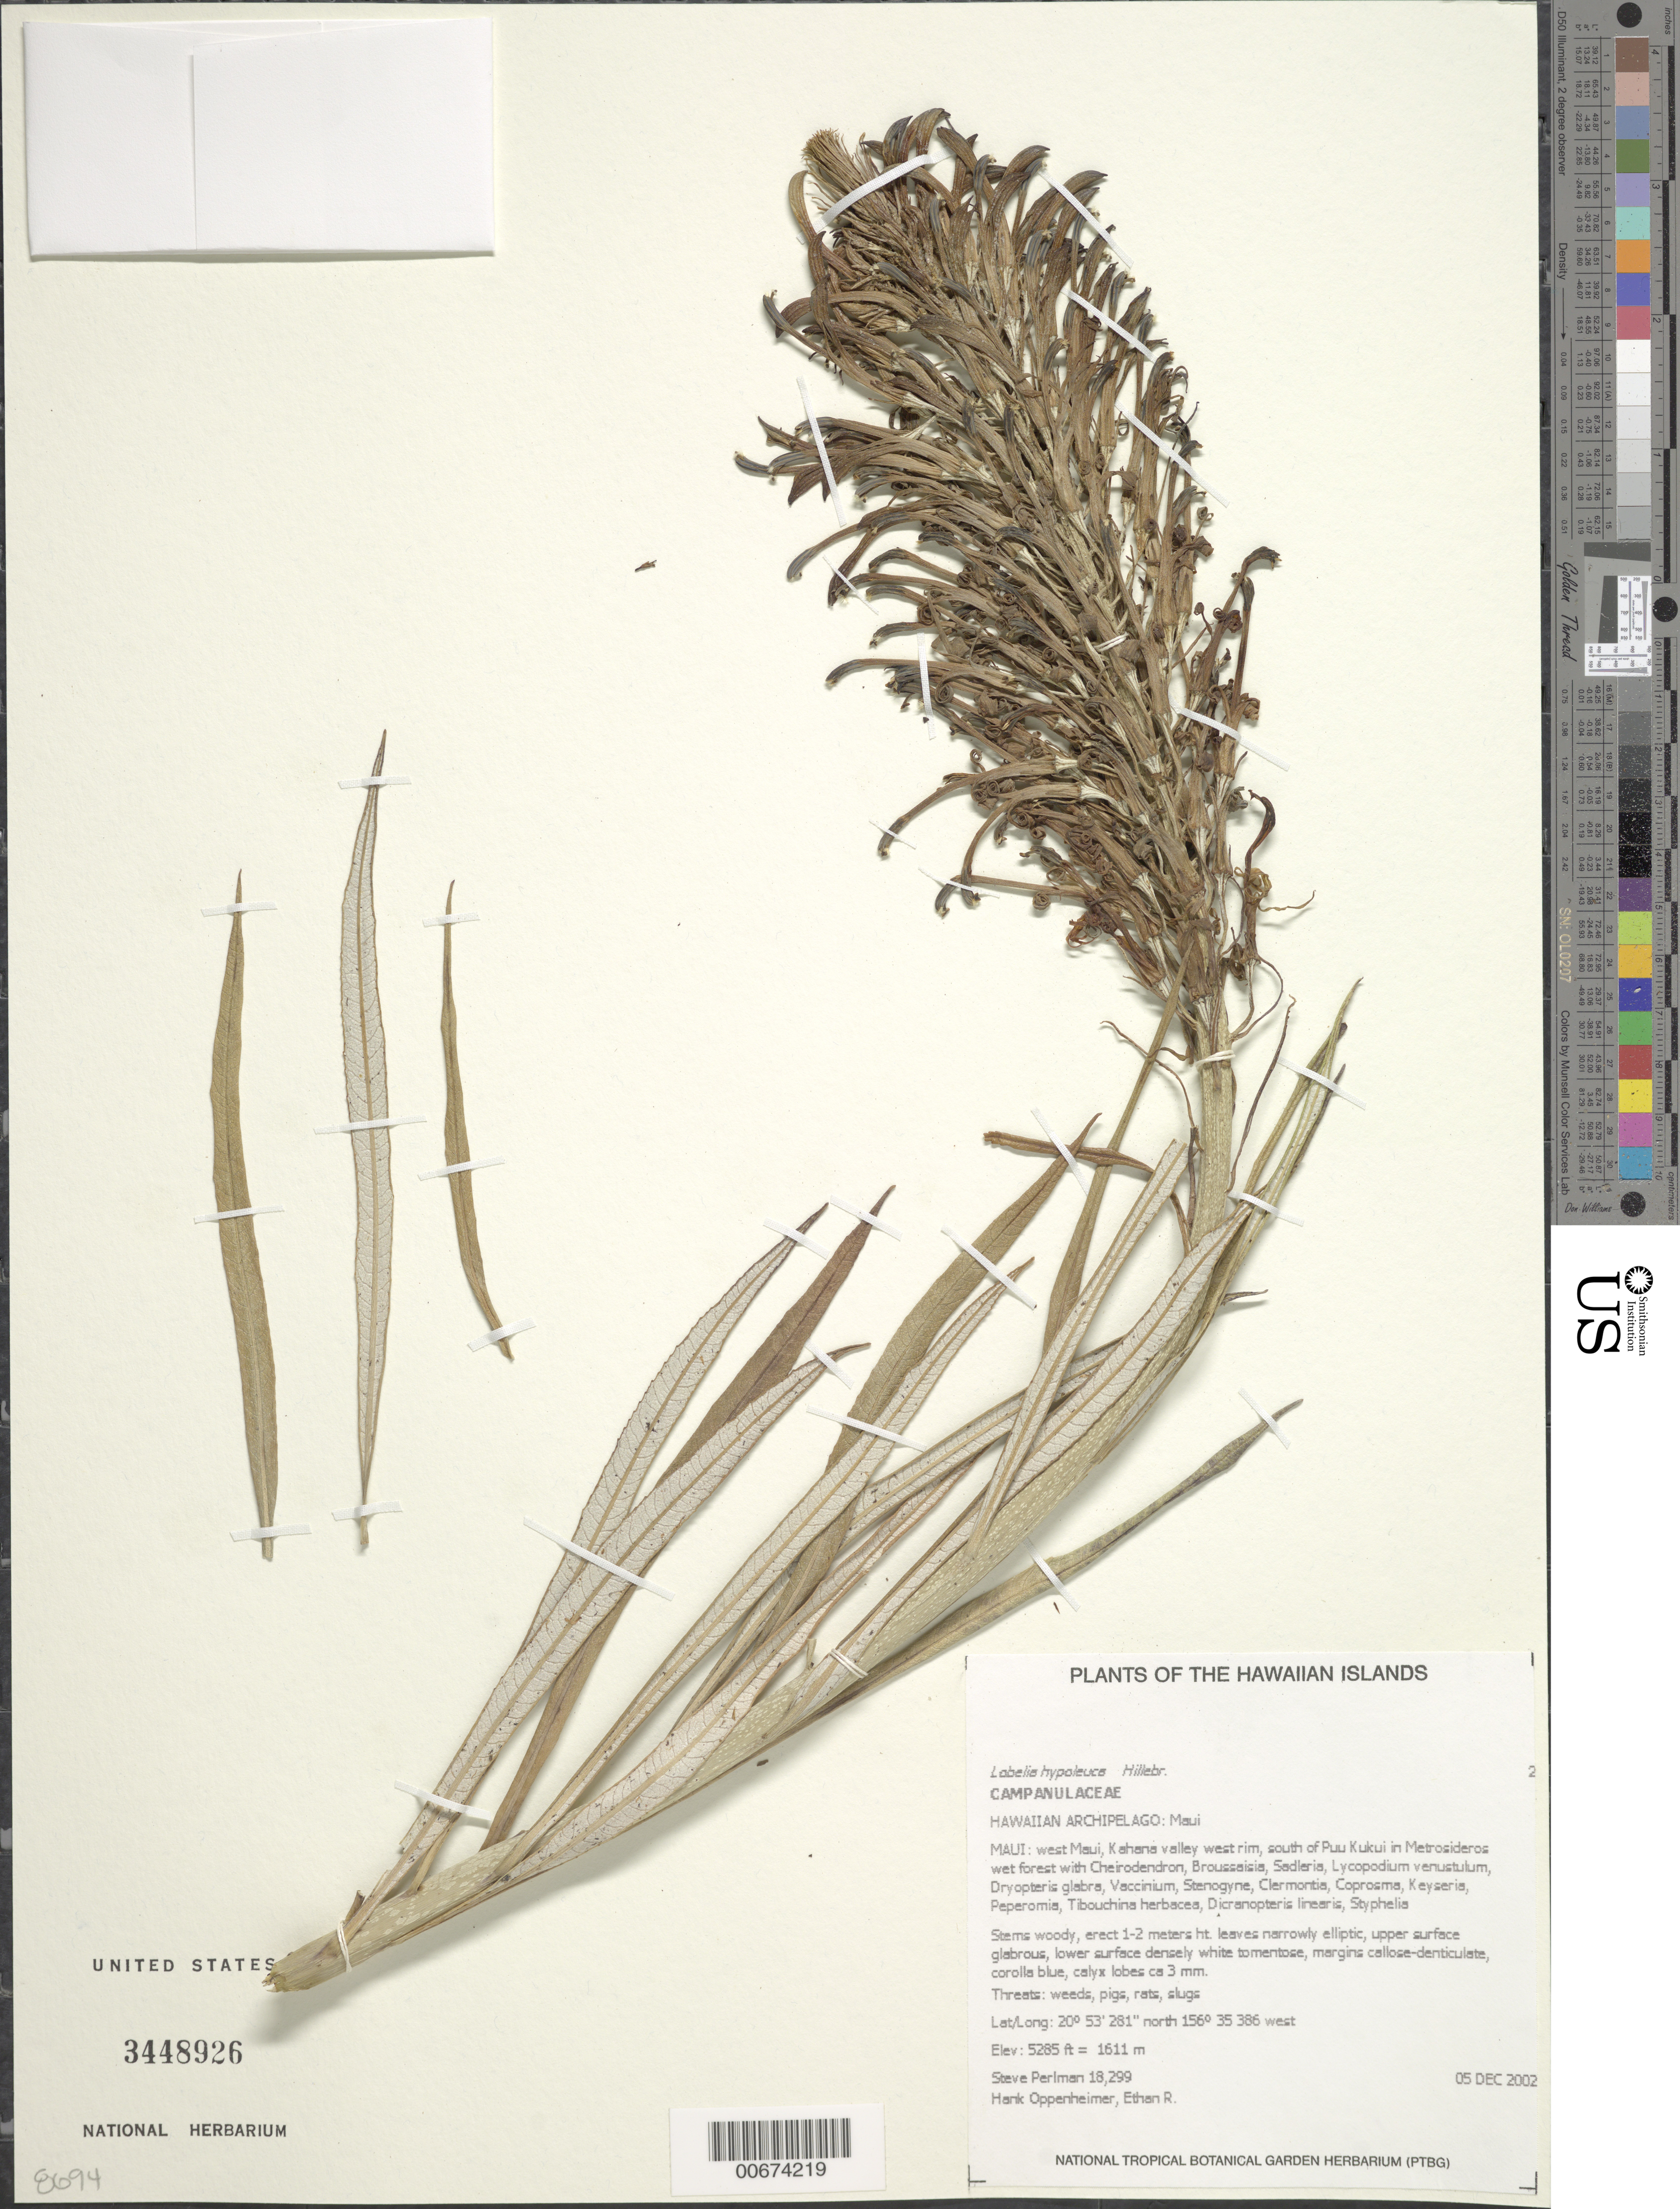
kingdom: Plantae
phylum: Tracheophyta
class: Magnoliopsida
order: Asterales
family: Campanulaceae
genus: Lobelia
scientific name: Lobelia hypoleuca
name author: Hillebr.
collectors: S. P. Perlman, H. L. Oppenheimer & E. Romanchak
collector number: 18299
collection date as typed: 5 Dec 2002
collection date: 2002-12-05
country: United States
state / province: Hawaii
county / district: Maui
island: Maui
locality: W Maui, Kahana Valley west rim, south of Puu Kukui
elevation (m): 1611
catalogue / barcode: US 3448926